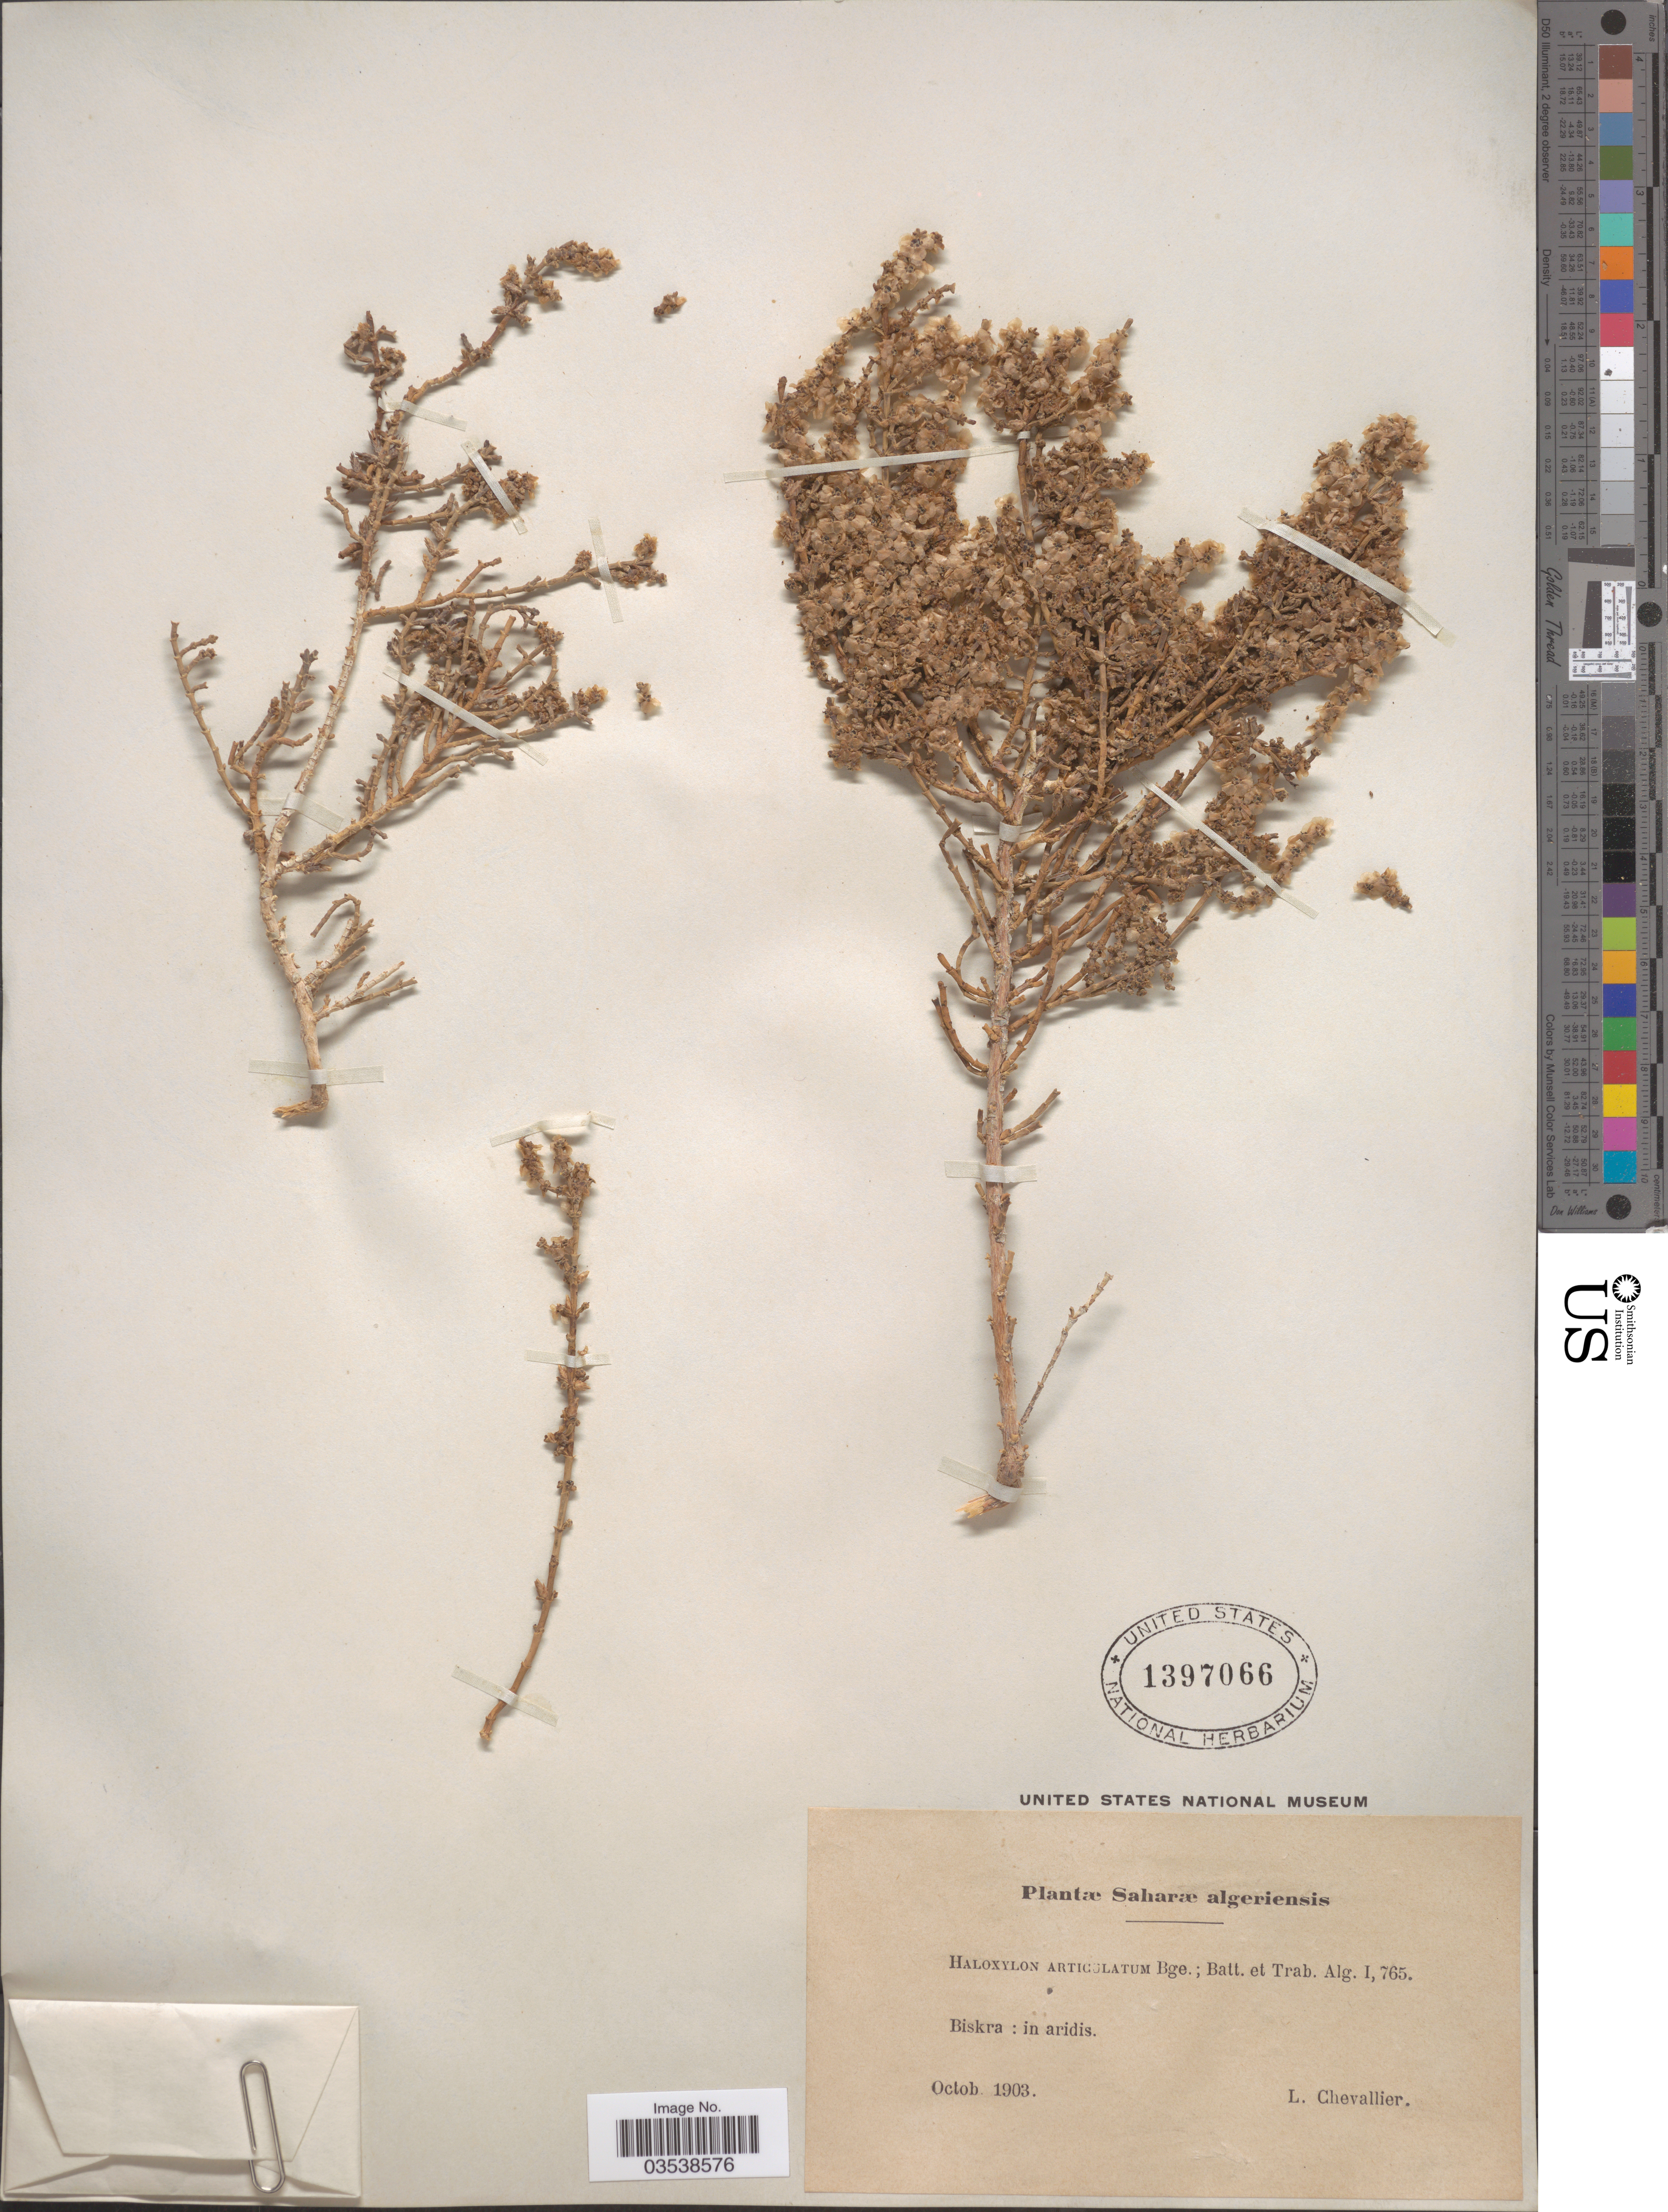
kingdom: Plantae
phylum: Tracheophyta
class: Magnoliopsida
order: Caryophyllales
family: Amaranthaceae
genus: Haloxylon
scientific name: Haloxylon articulatum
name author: (Moq.) Bunge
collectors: L. Chevallier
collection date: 1903-10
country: Algeria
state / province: Biskra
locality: Saharæ algeriensis. Biskra: in aridis.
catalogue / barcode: US 1397066